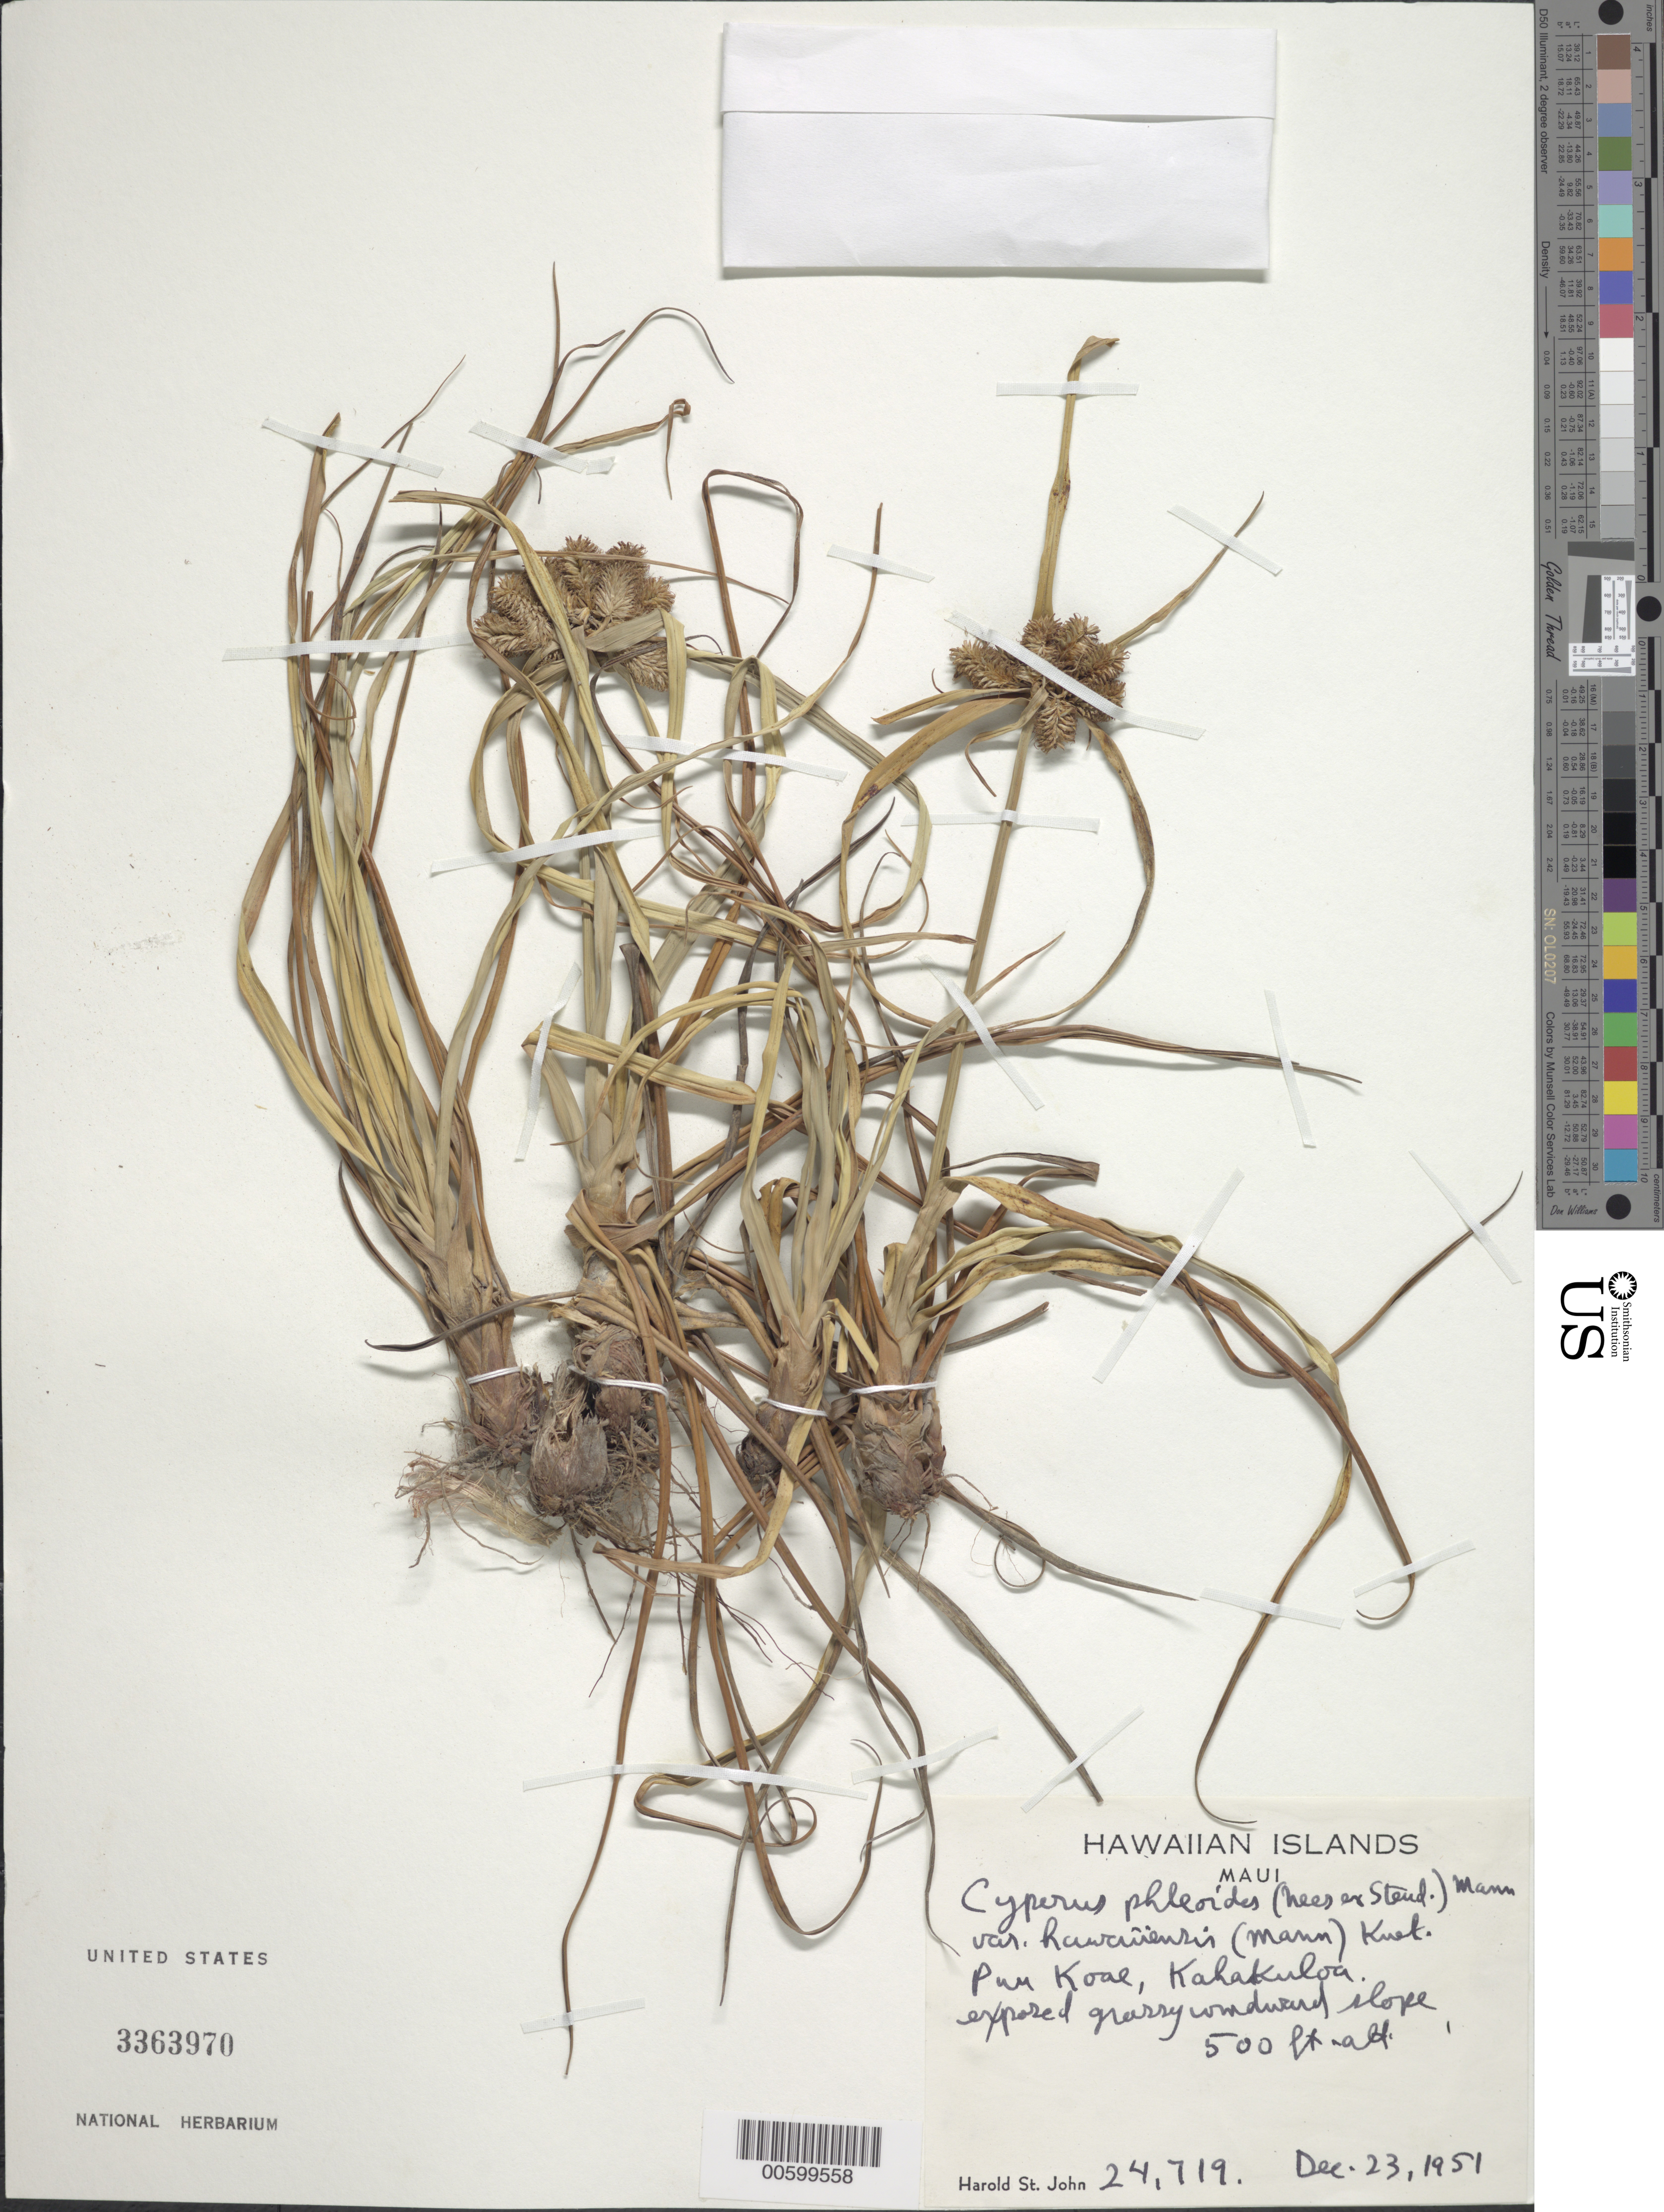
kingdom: Plantae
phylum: Tracheophyta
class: Liliopsida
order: Poales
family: Cyperaceae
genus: Cyperus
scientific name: Cyperus phleoides var. phleoides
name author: (Nees ex Kunth) Hillebr.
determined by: Strong, Mark T., (BOT), Smithsonian Institution - National Museum of Natural History (UNITED STATES)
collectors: H. St. John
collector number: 24719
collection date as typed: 23 Dec 1951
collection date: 1951-12-23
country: United States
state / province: Hawaii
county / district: Maui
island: Maui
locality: Puu Koae, Kahakuloa.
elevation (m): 152.4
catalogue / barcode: US 3363970